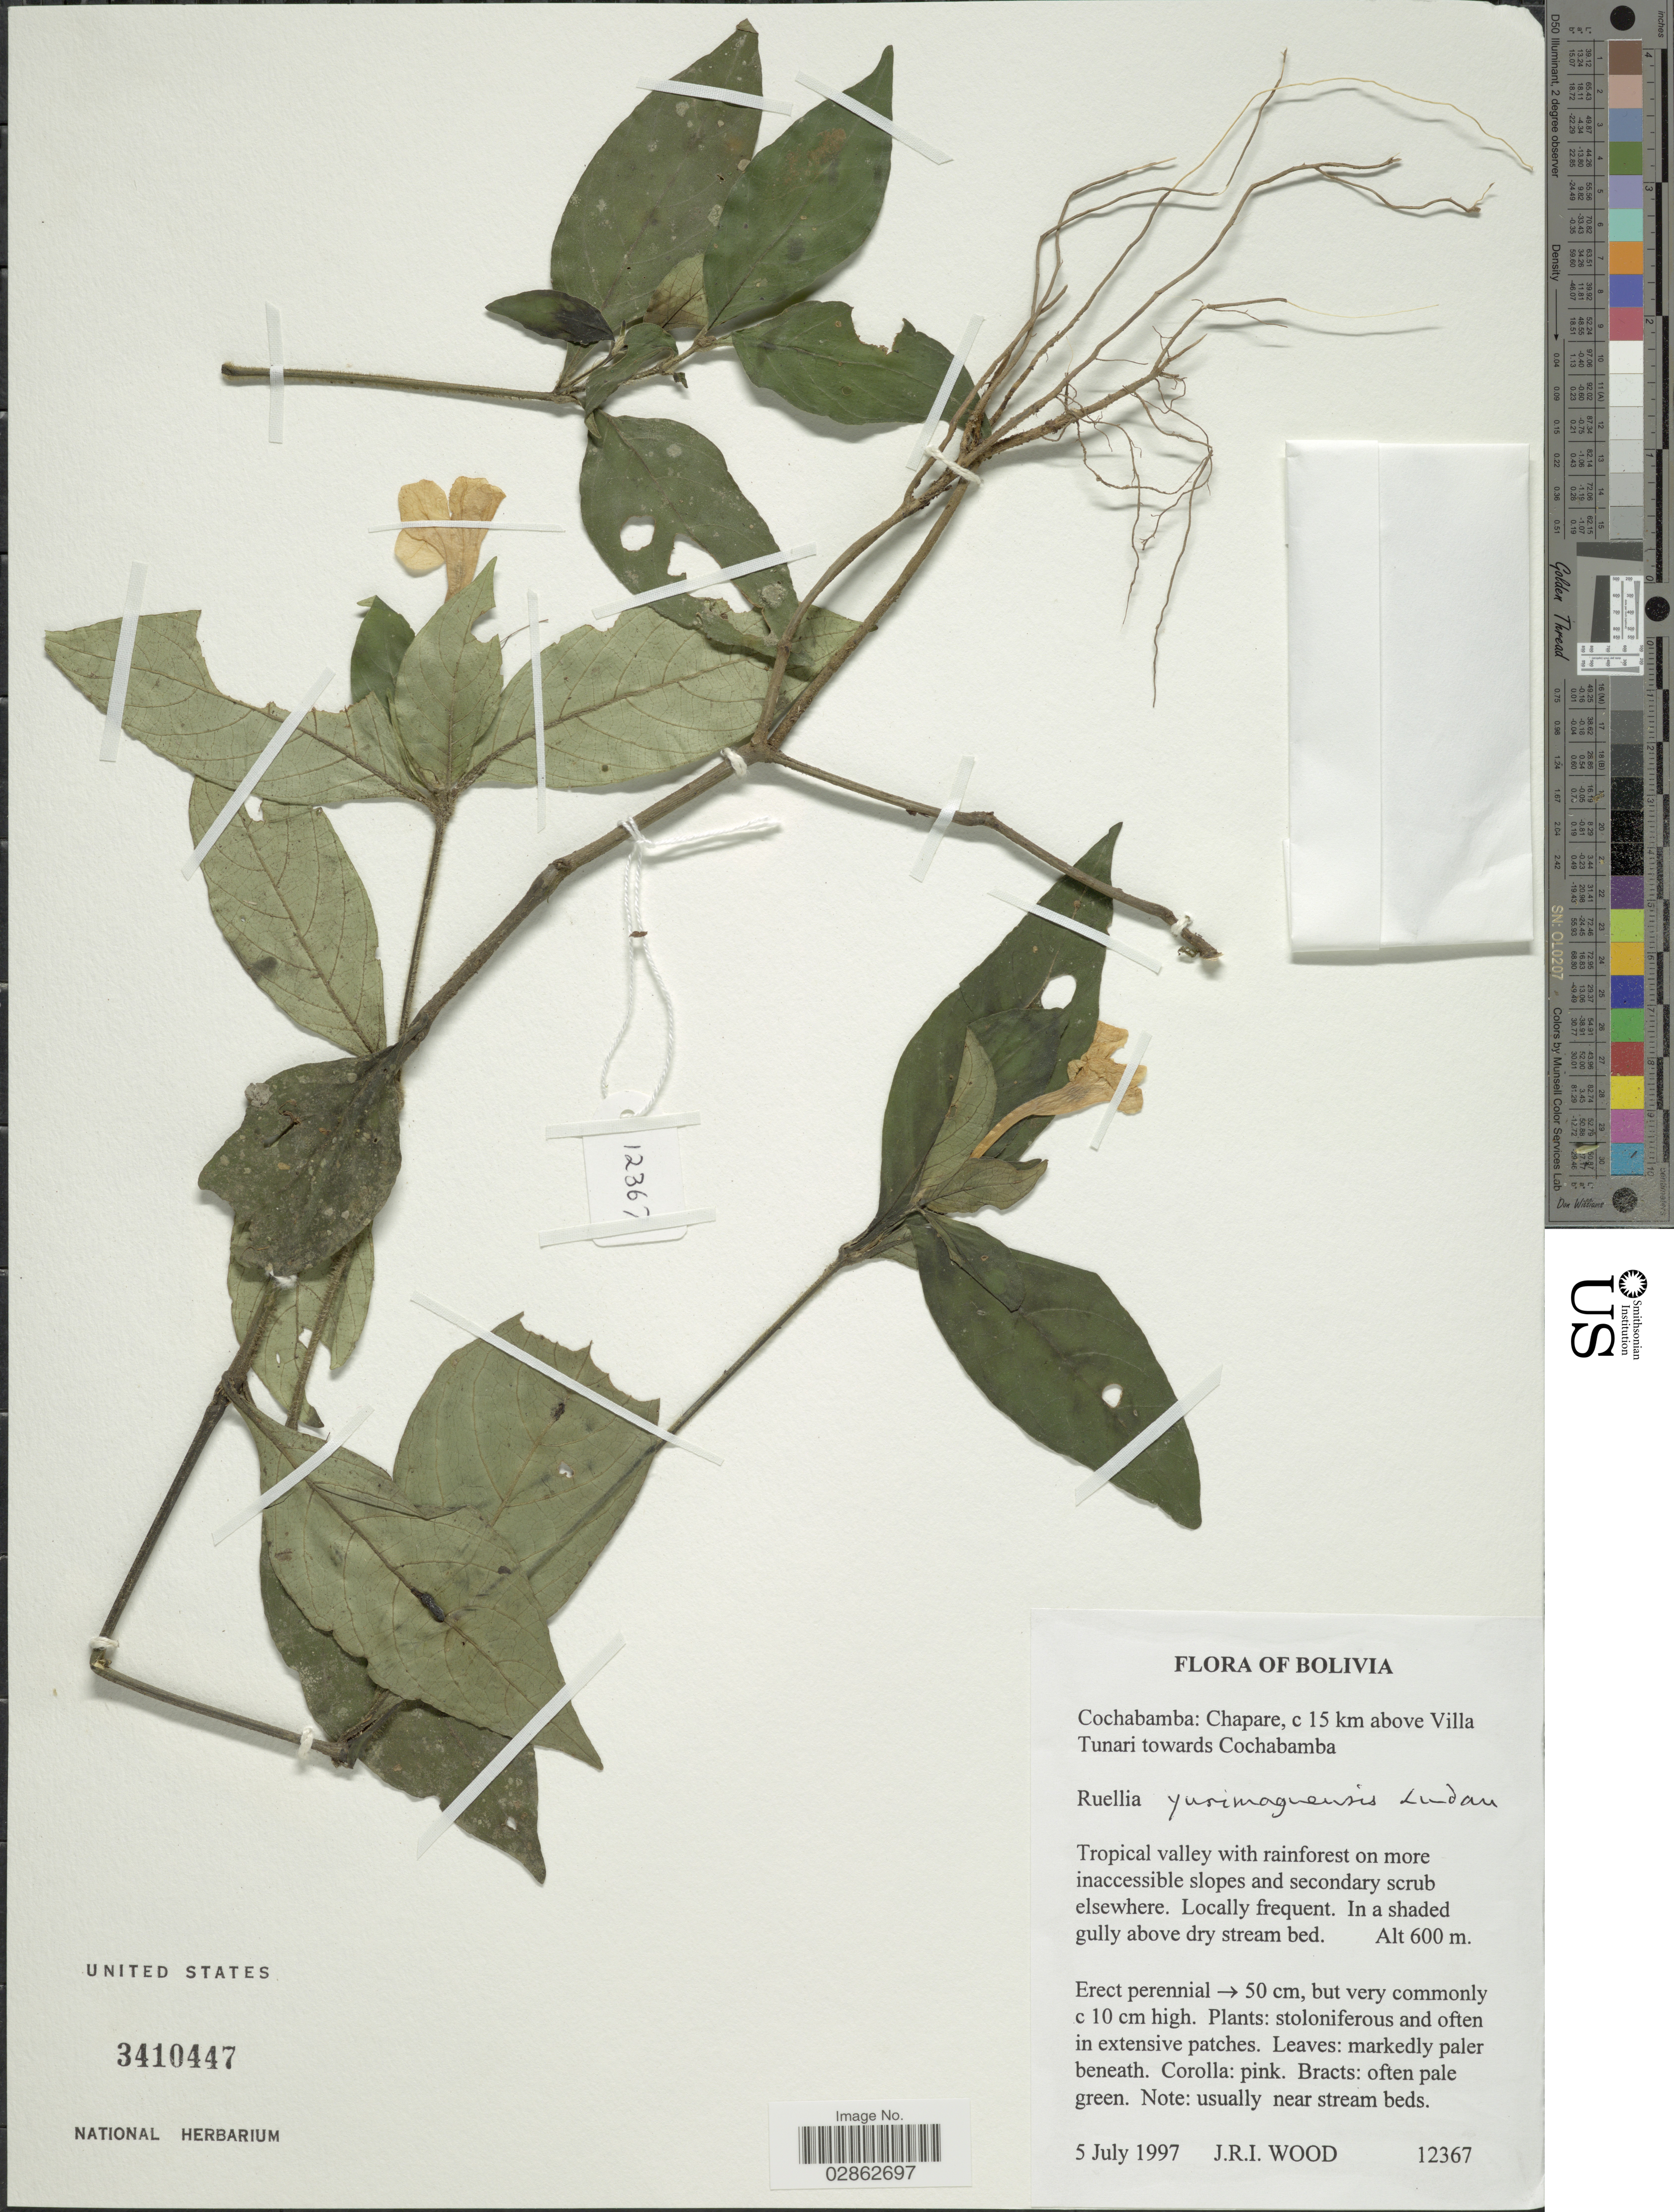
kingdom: Plantae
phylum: Tracheophyta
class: Magnoliopsida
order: Lamiales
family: Acanthaceae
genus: Ruellia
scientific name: Ruellia yurimaguensis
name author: Lindau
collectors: J. R. I. Wood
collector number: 12367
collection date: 1997-07-05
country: Bolivia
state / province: Cochabamba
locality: Chapare, c 15 km above Villa Tunari towards Cochabamba.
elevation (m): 600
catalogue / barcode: US 3410447